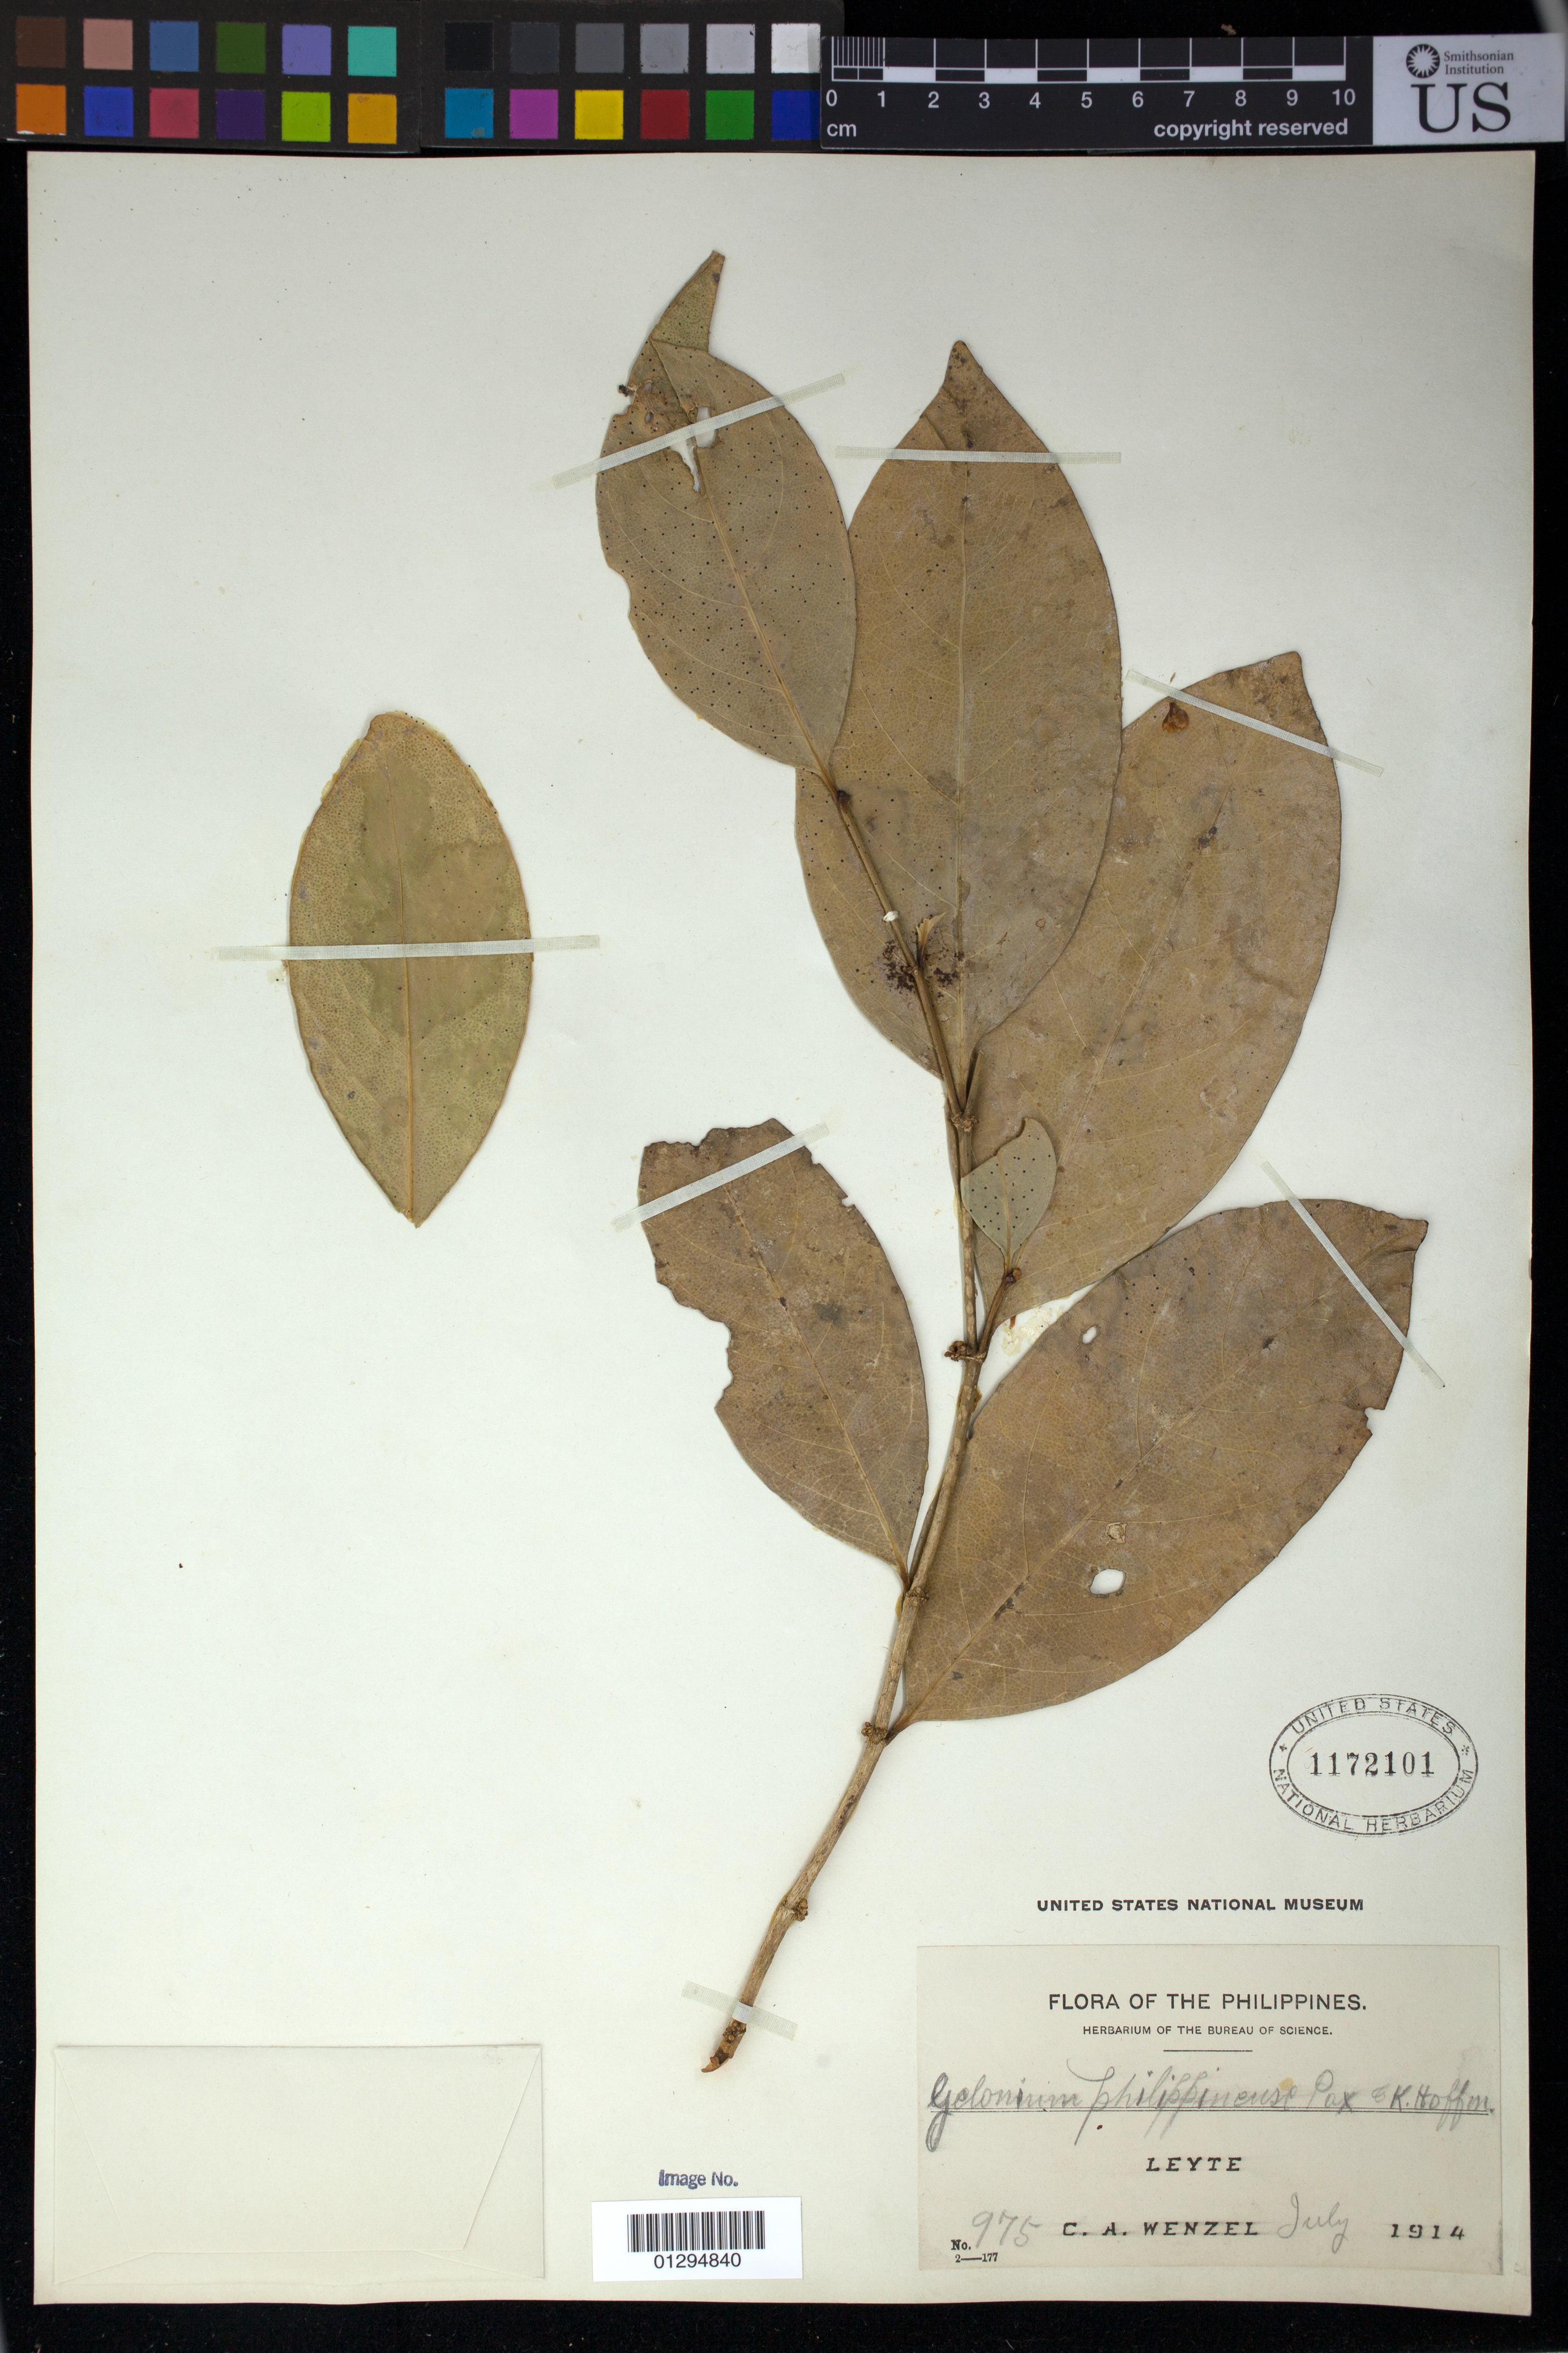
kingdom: Plantae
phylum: Tracheophyta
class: Magnoliopsida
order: Malpighiales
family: Euphorbiaceae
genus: Suregada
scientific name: Suregada philippinensis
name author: (Pax & K. Hoffm.) Croizat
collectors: C. Wenzel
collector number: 975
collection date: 1914-07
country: Philippines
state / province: Eastern Visayas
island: Leyte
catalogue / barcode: US 1172101